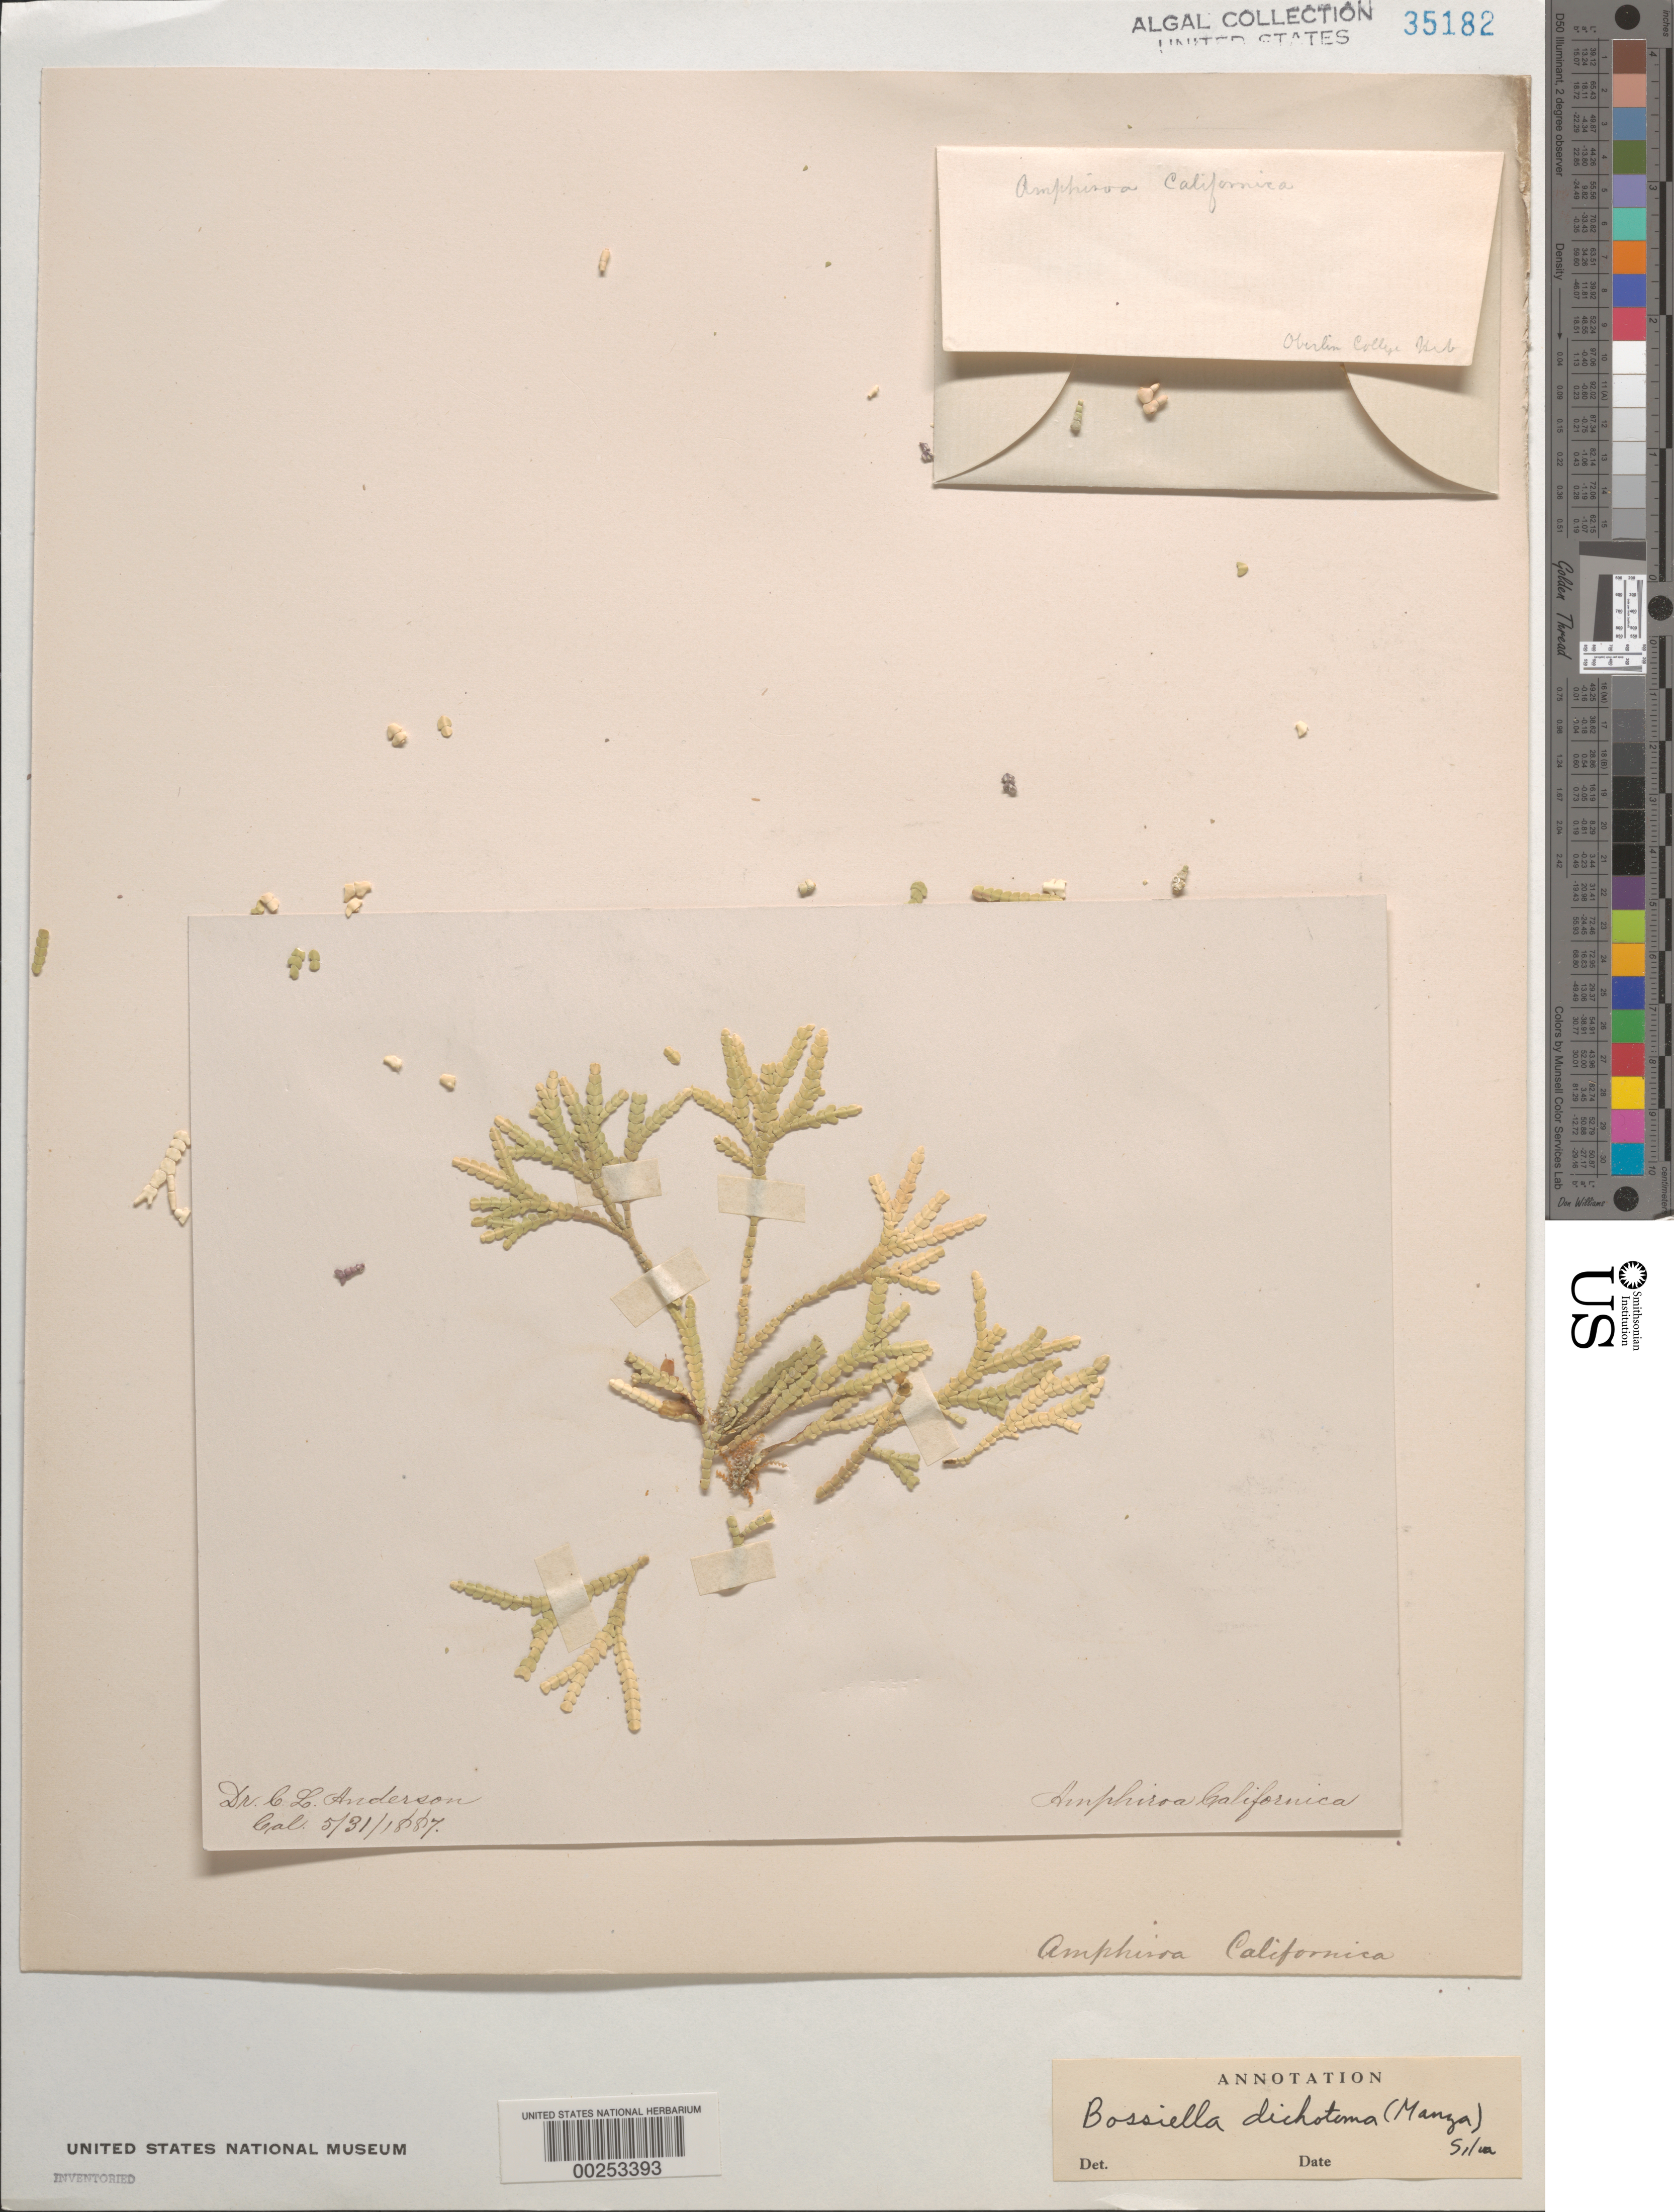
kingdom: Plantae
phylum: Rhodophyta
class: Florideophyceae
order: Corallinales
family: Corallinaceae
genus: Bossiella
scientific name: Bossiella dichotoma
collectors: C. L. Anderson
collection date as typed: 31 May 1887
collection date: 1887-05-31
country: United States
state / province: California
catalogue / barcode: US 35182